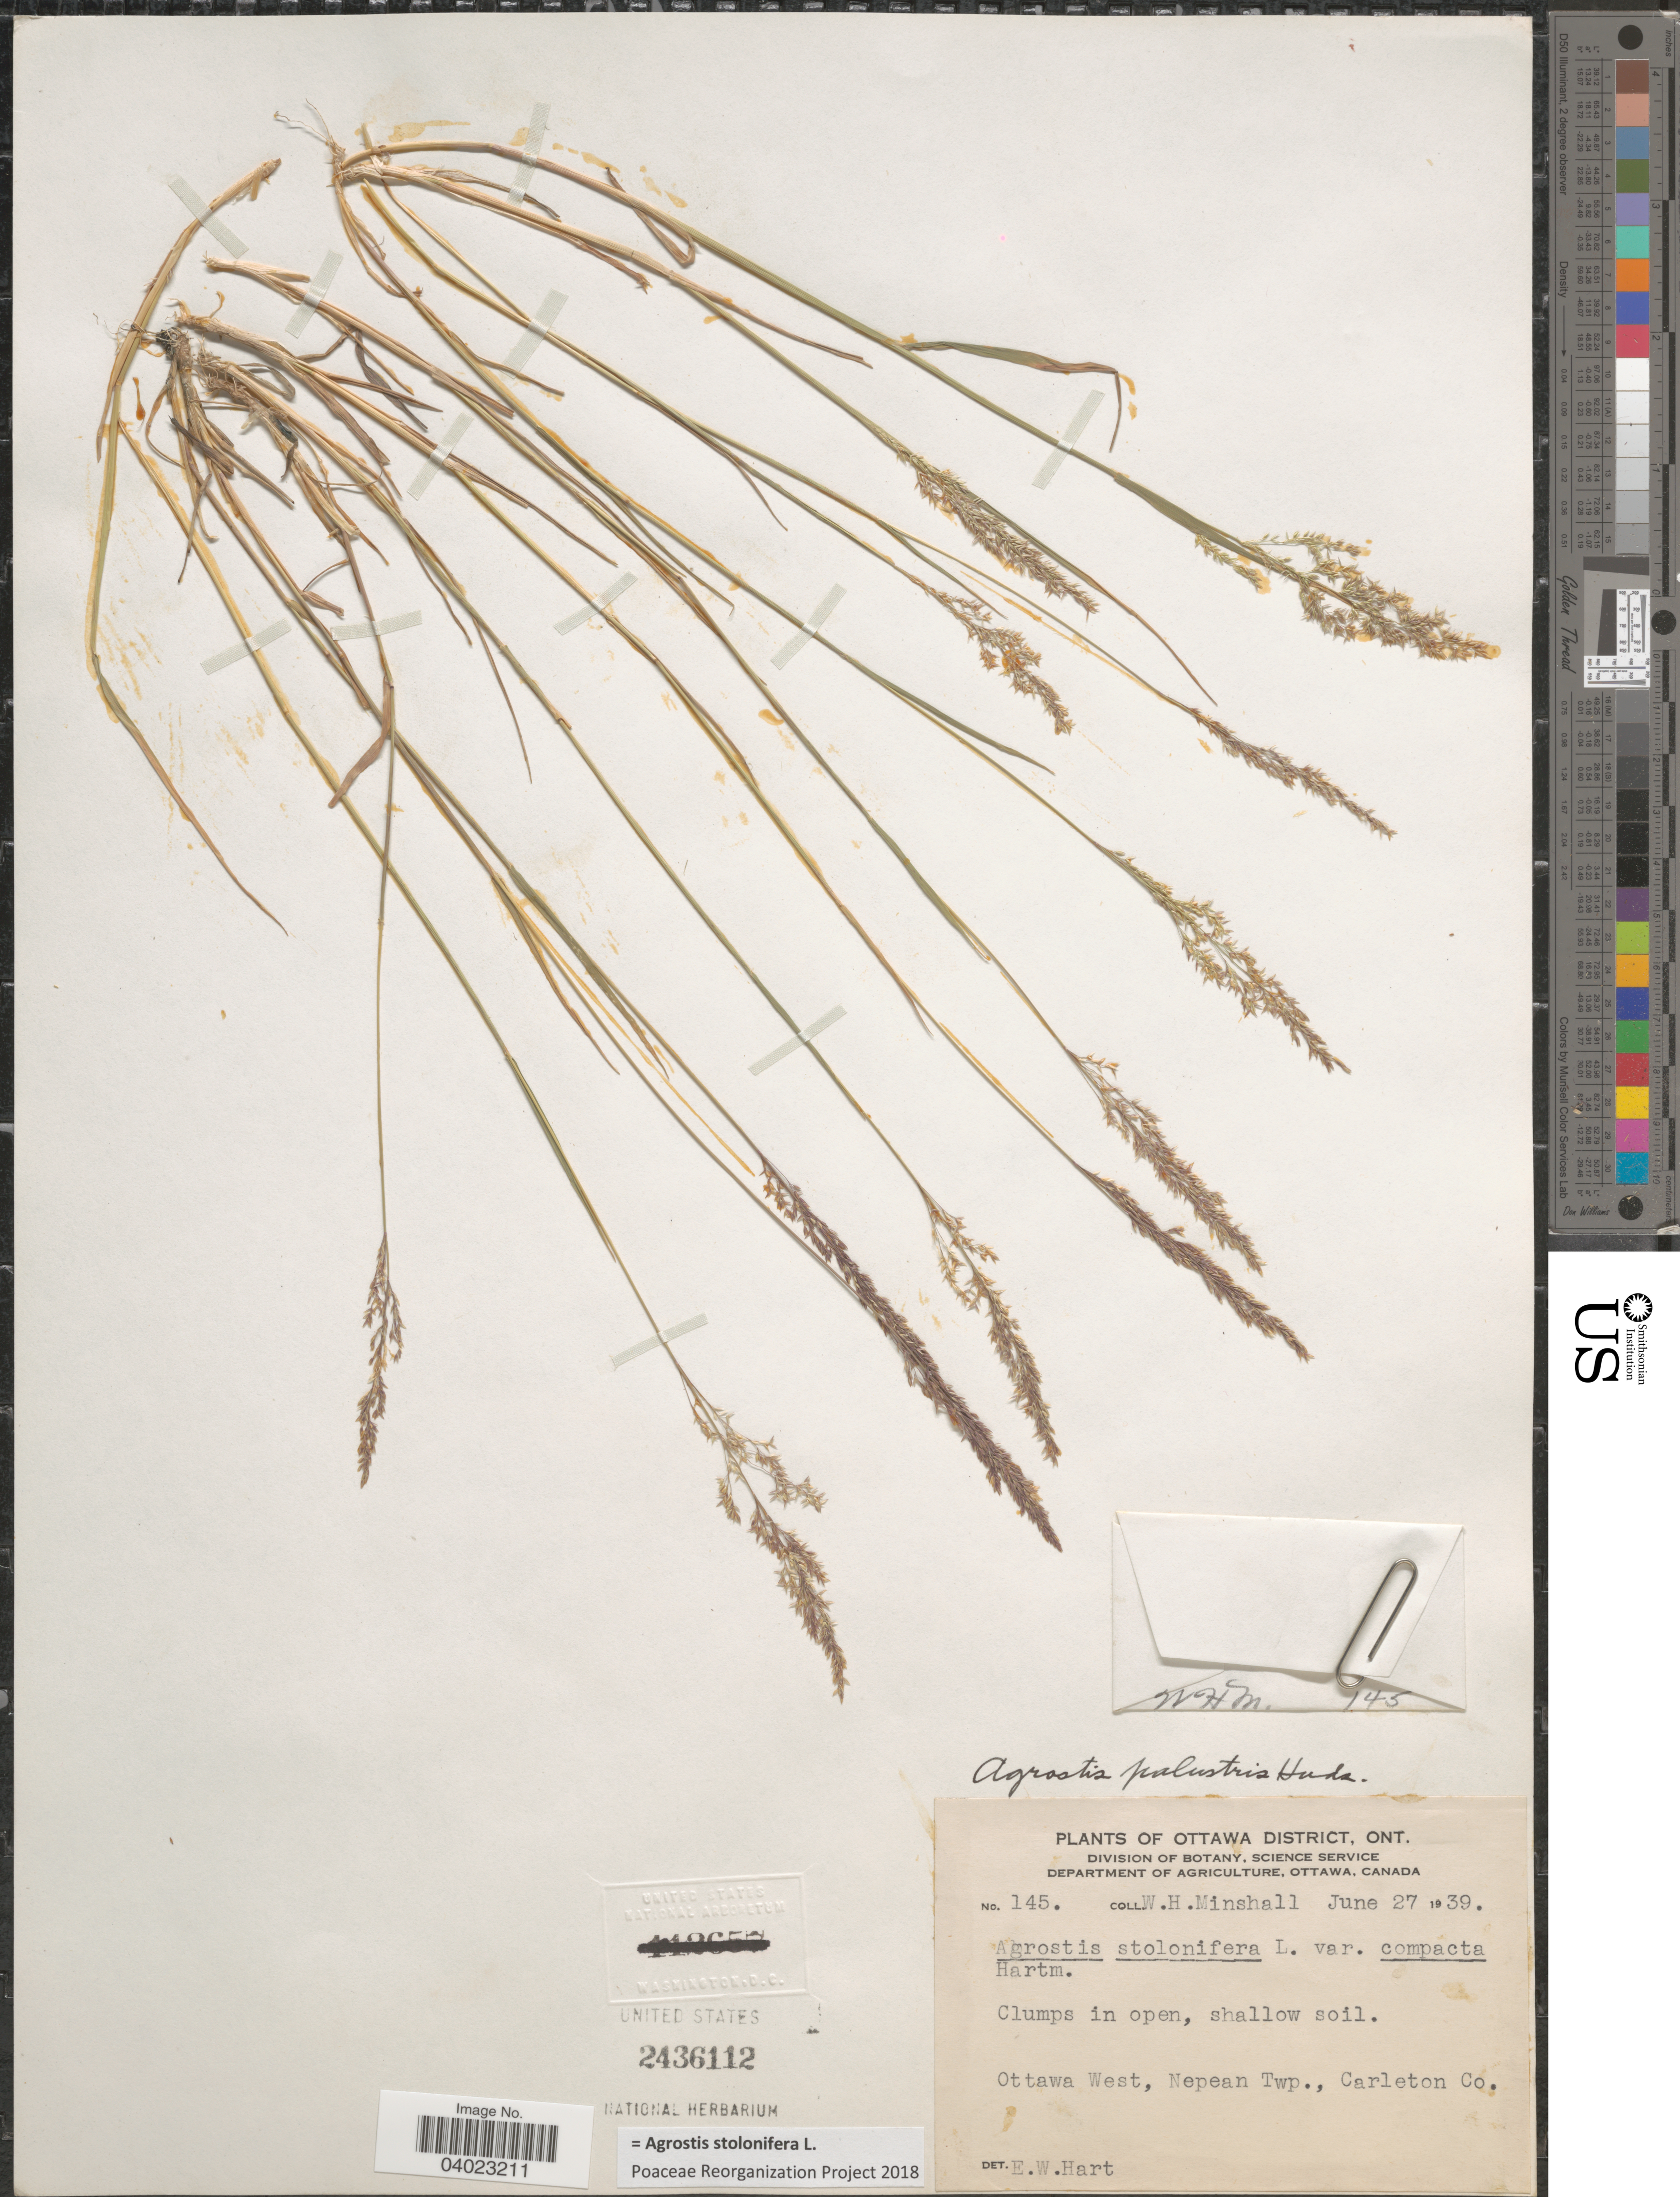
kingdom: Plantae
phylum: Tracheophyta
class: Liliopsida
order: Poales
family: Poaceae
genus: Agrostis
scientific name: Agrostis stolonifera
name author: L.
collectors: W. Minshall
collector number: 145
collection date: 1939-06-27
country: Canada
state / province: Ontario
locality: Ottawa District. Ottawa West, Nepean Twp., Carleton Co.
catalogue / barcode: US 2436112